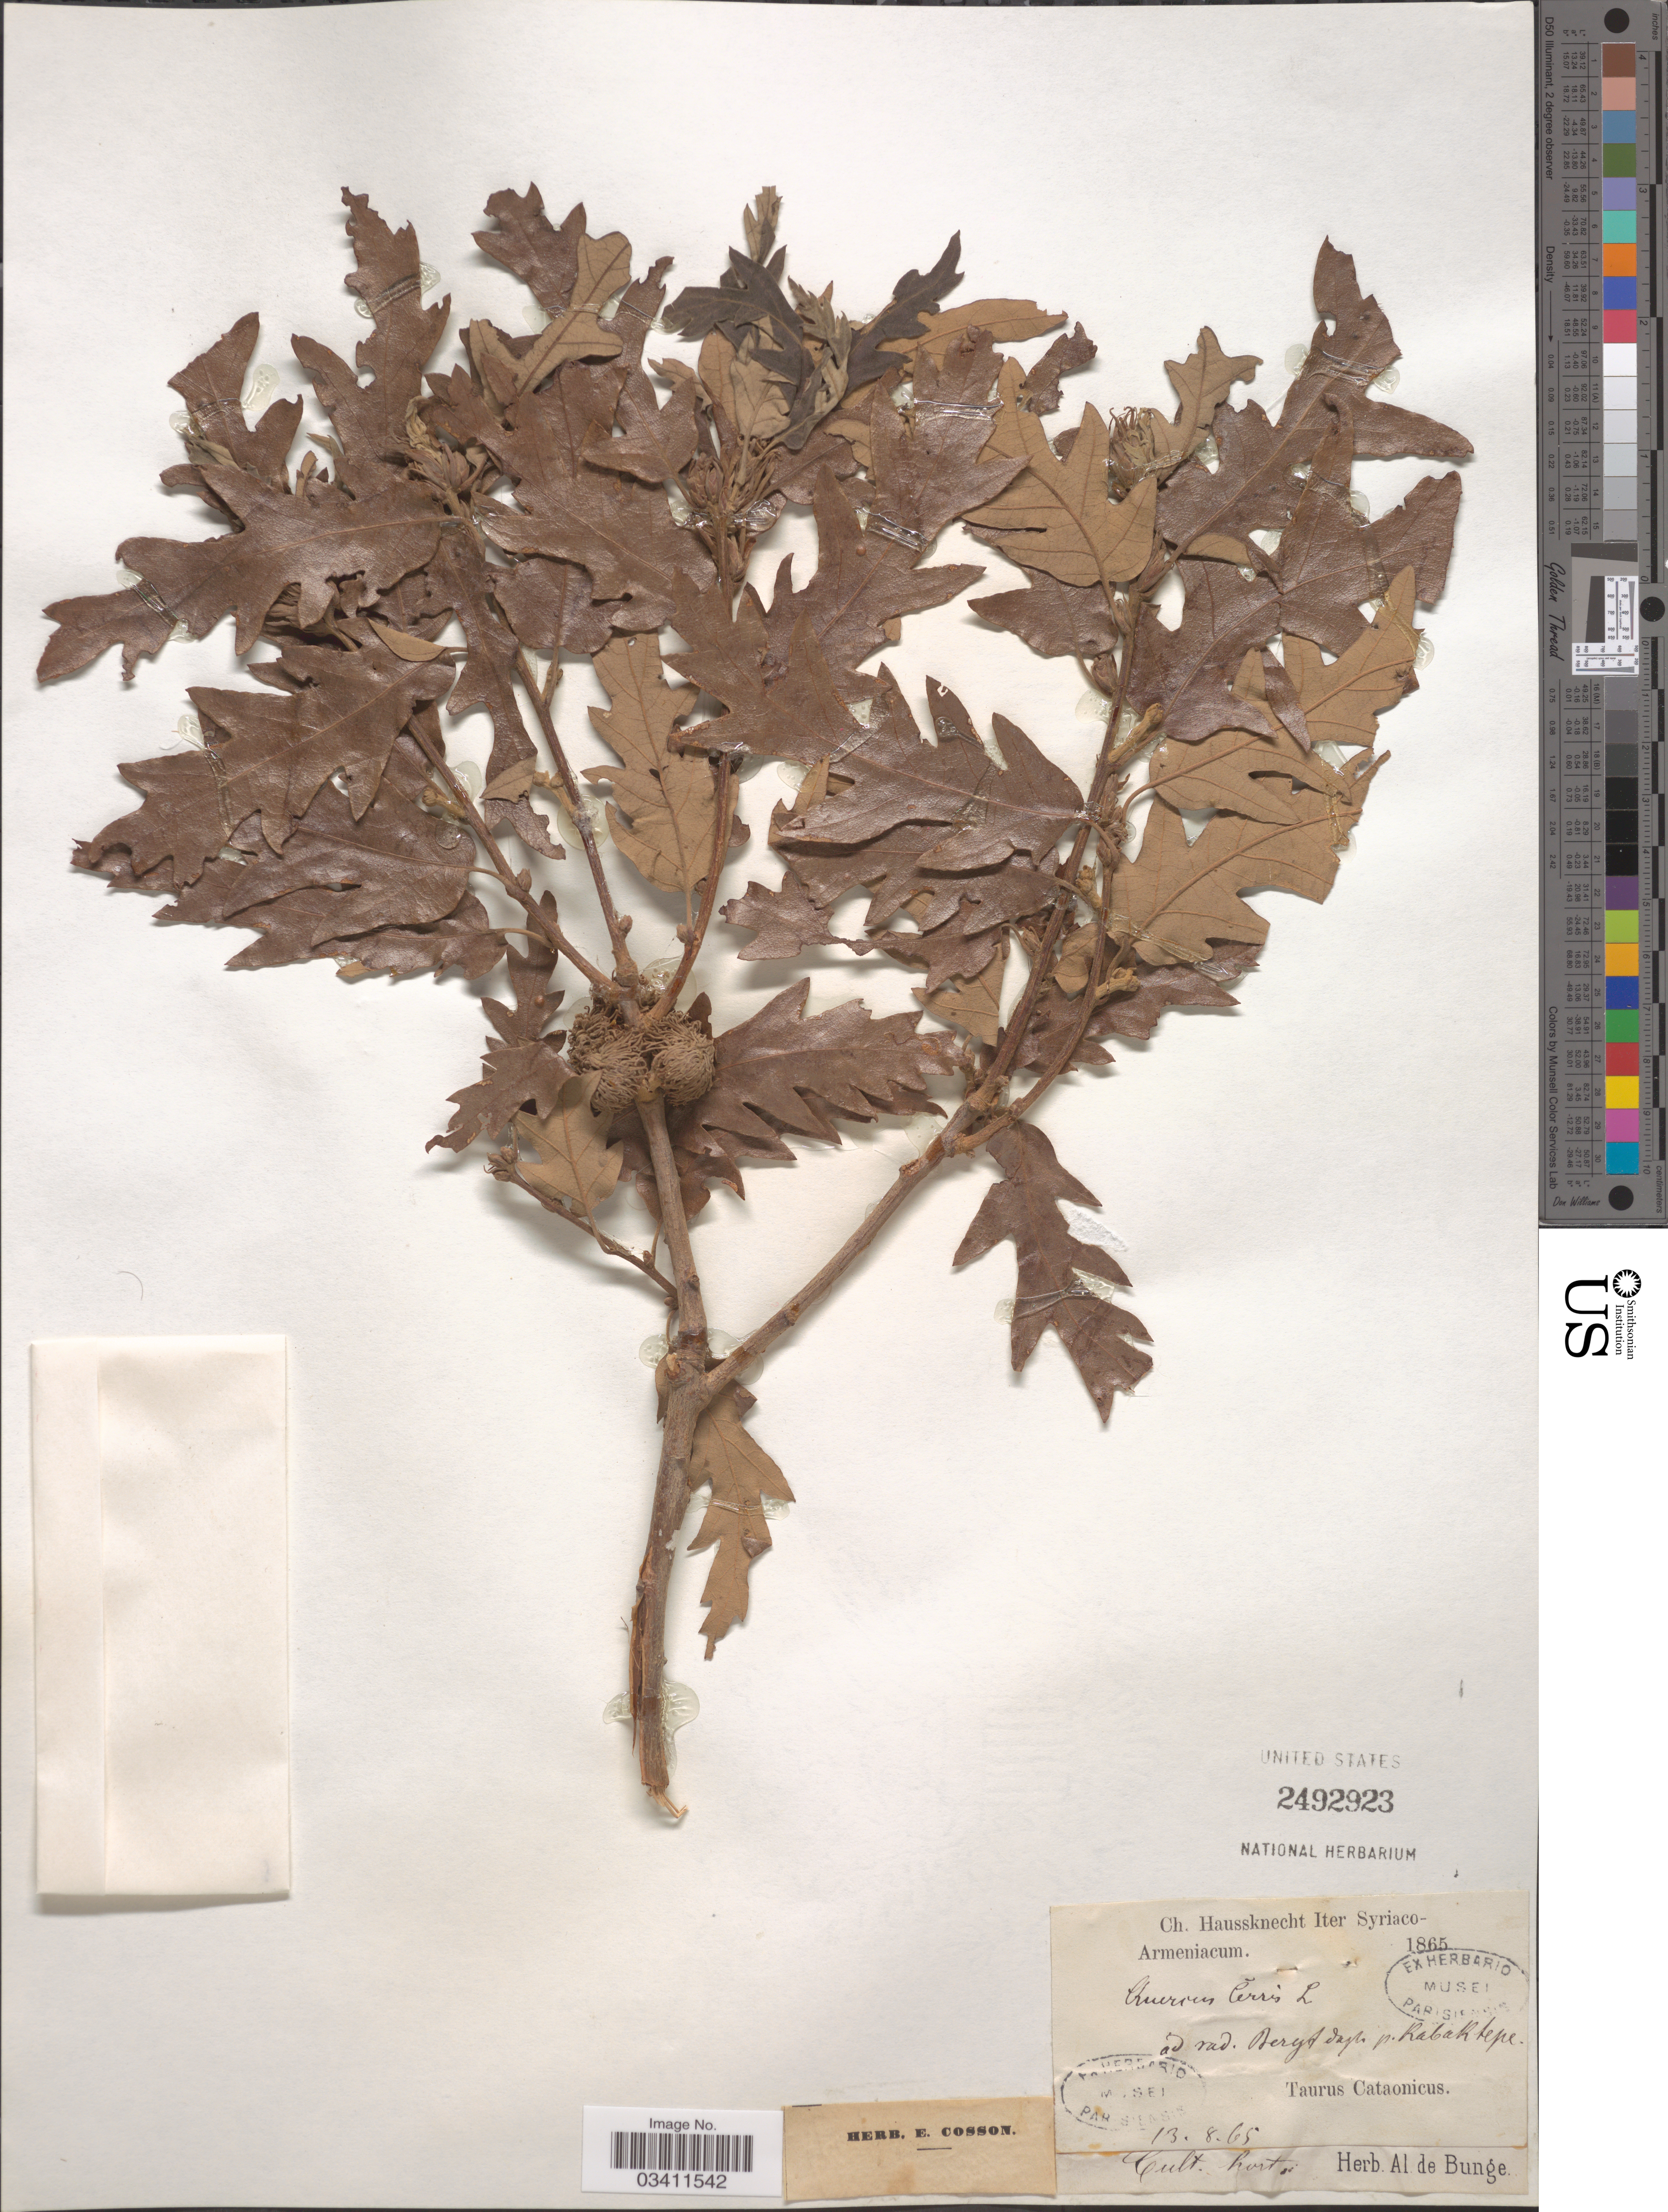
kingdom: Plantae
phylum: Tracheophyta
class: Magnoliopsida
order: Fagales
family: Fagaceae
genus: Quercus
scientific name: Quercus cerris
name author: L.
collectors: C. Haussknecht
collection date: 1865-08-13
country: Turkey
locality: Iter Syriaco-Armeniacum. Ad rad. Beryt dagh p. Rabar tepe. Taurus Cataonicus. Cult. hort.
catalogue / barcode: US 2492923